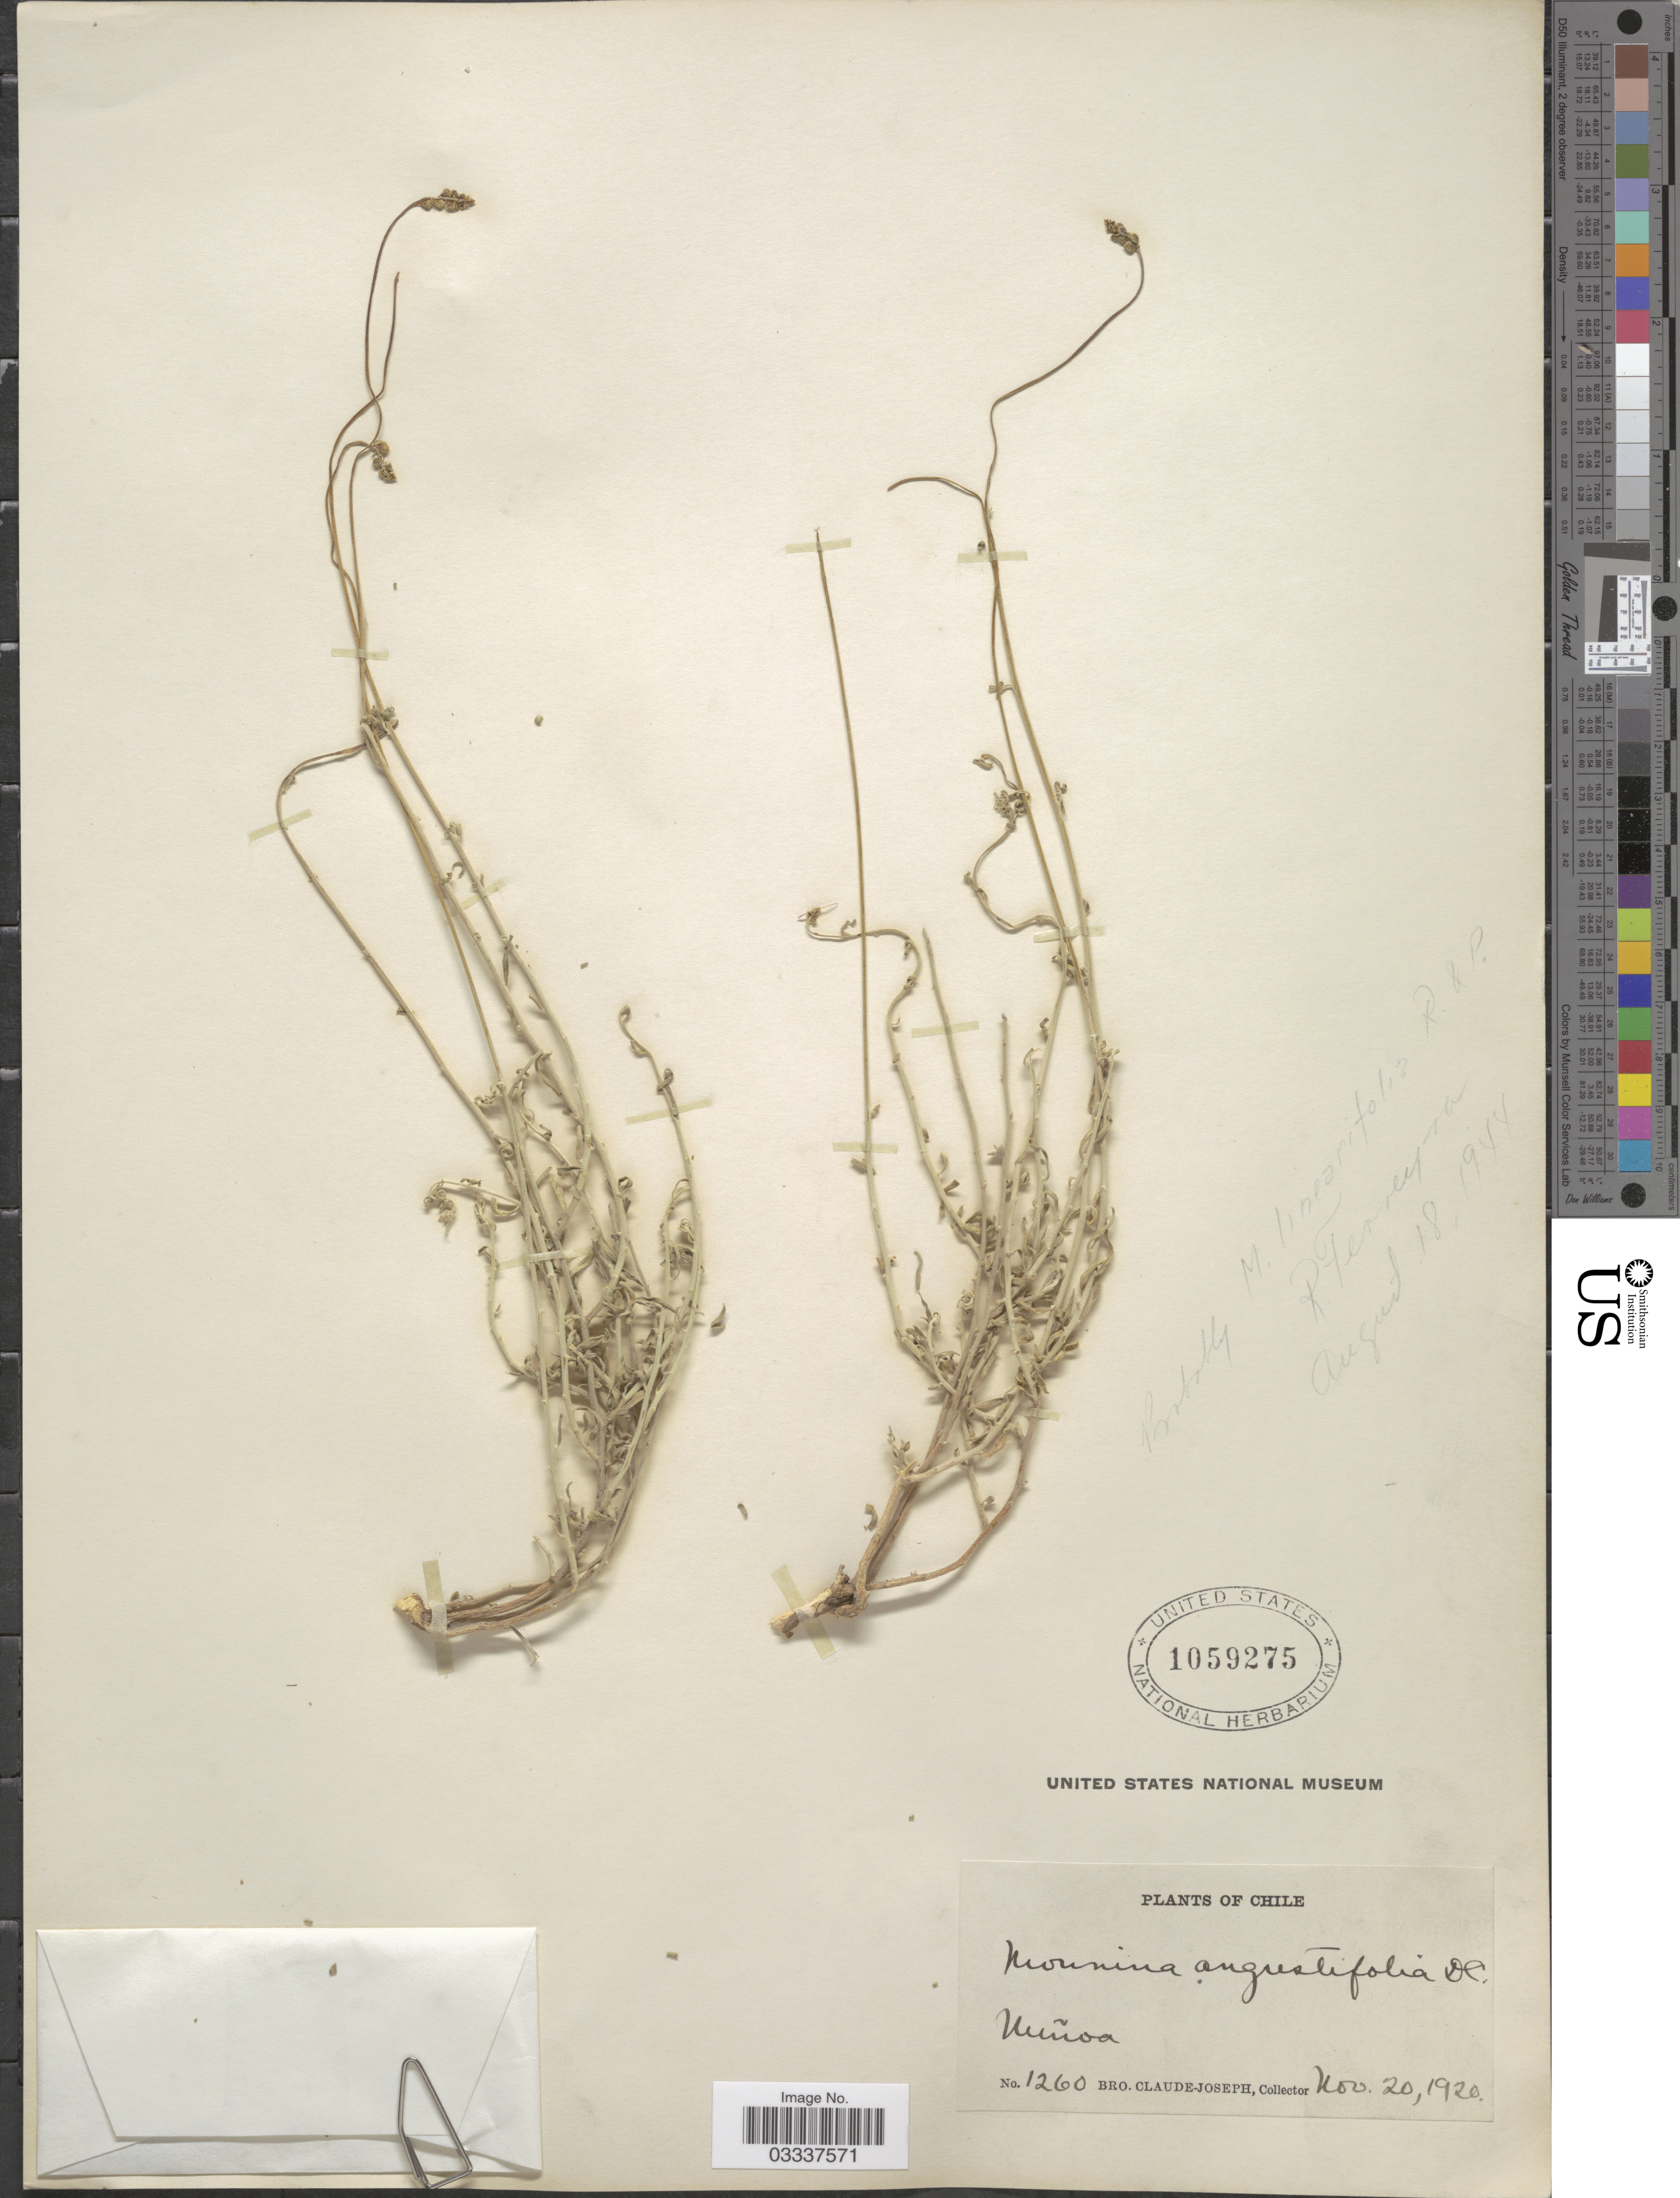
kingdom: Plantae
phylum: Tracheophyta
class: Magnoliopsida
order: Fabales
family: Polygalaceae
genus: Monnina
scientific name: Monnina angustifolia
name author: DC.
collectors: Bro. Claude-Joseph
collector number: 1260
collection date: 1920-11-20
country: Chile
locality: Nuñoa.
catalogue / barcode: US 1059275